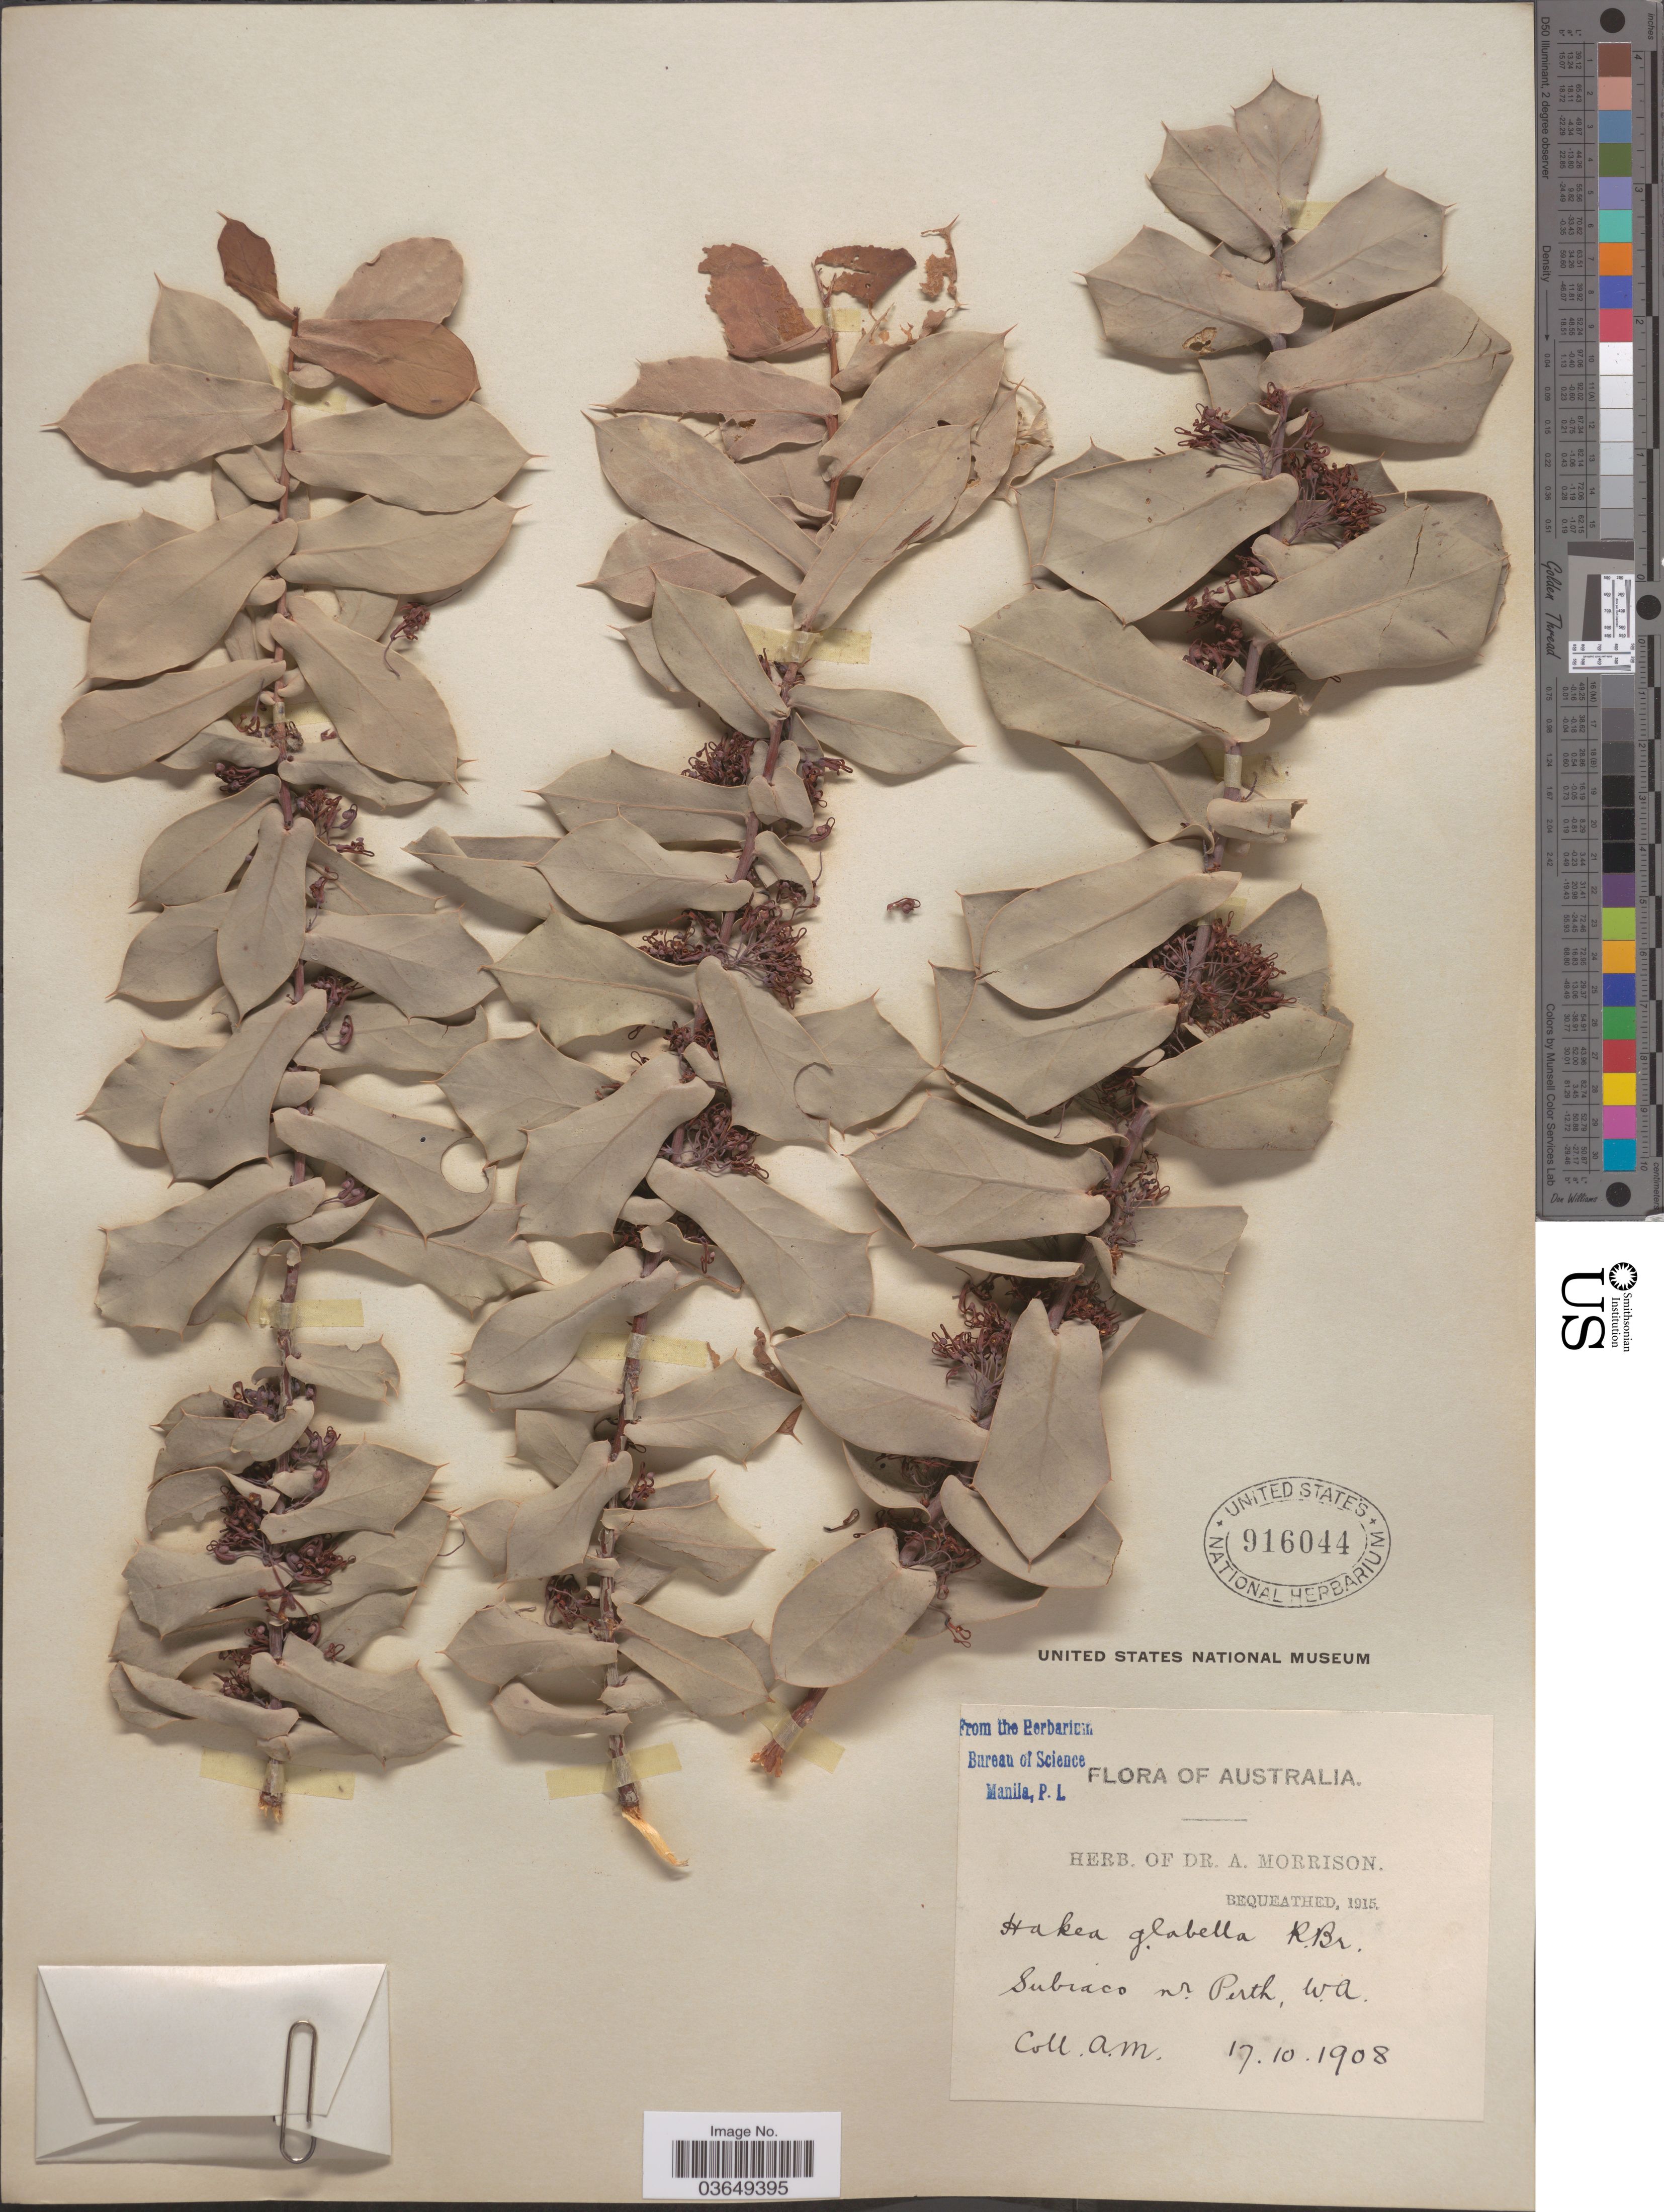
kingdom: Plantae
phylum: Tracheophyta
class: Magnoliopsida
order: Proteales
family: Proteaceae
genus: Hakea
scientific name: Hakea glabella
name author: R. Br.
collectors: A. Morrison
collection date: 1908-10-17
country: Australia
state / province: Western Australia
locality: Subiaco nr. Perth.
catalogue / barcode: US 916044